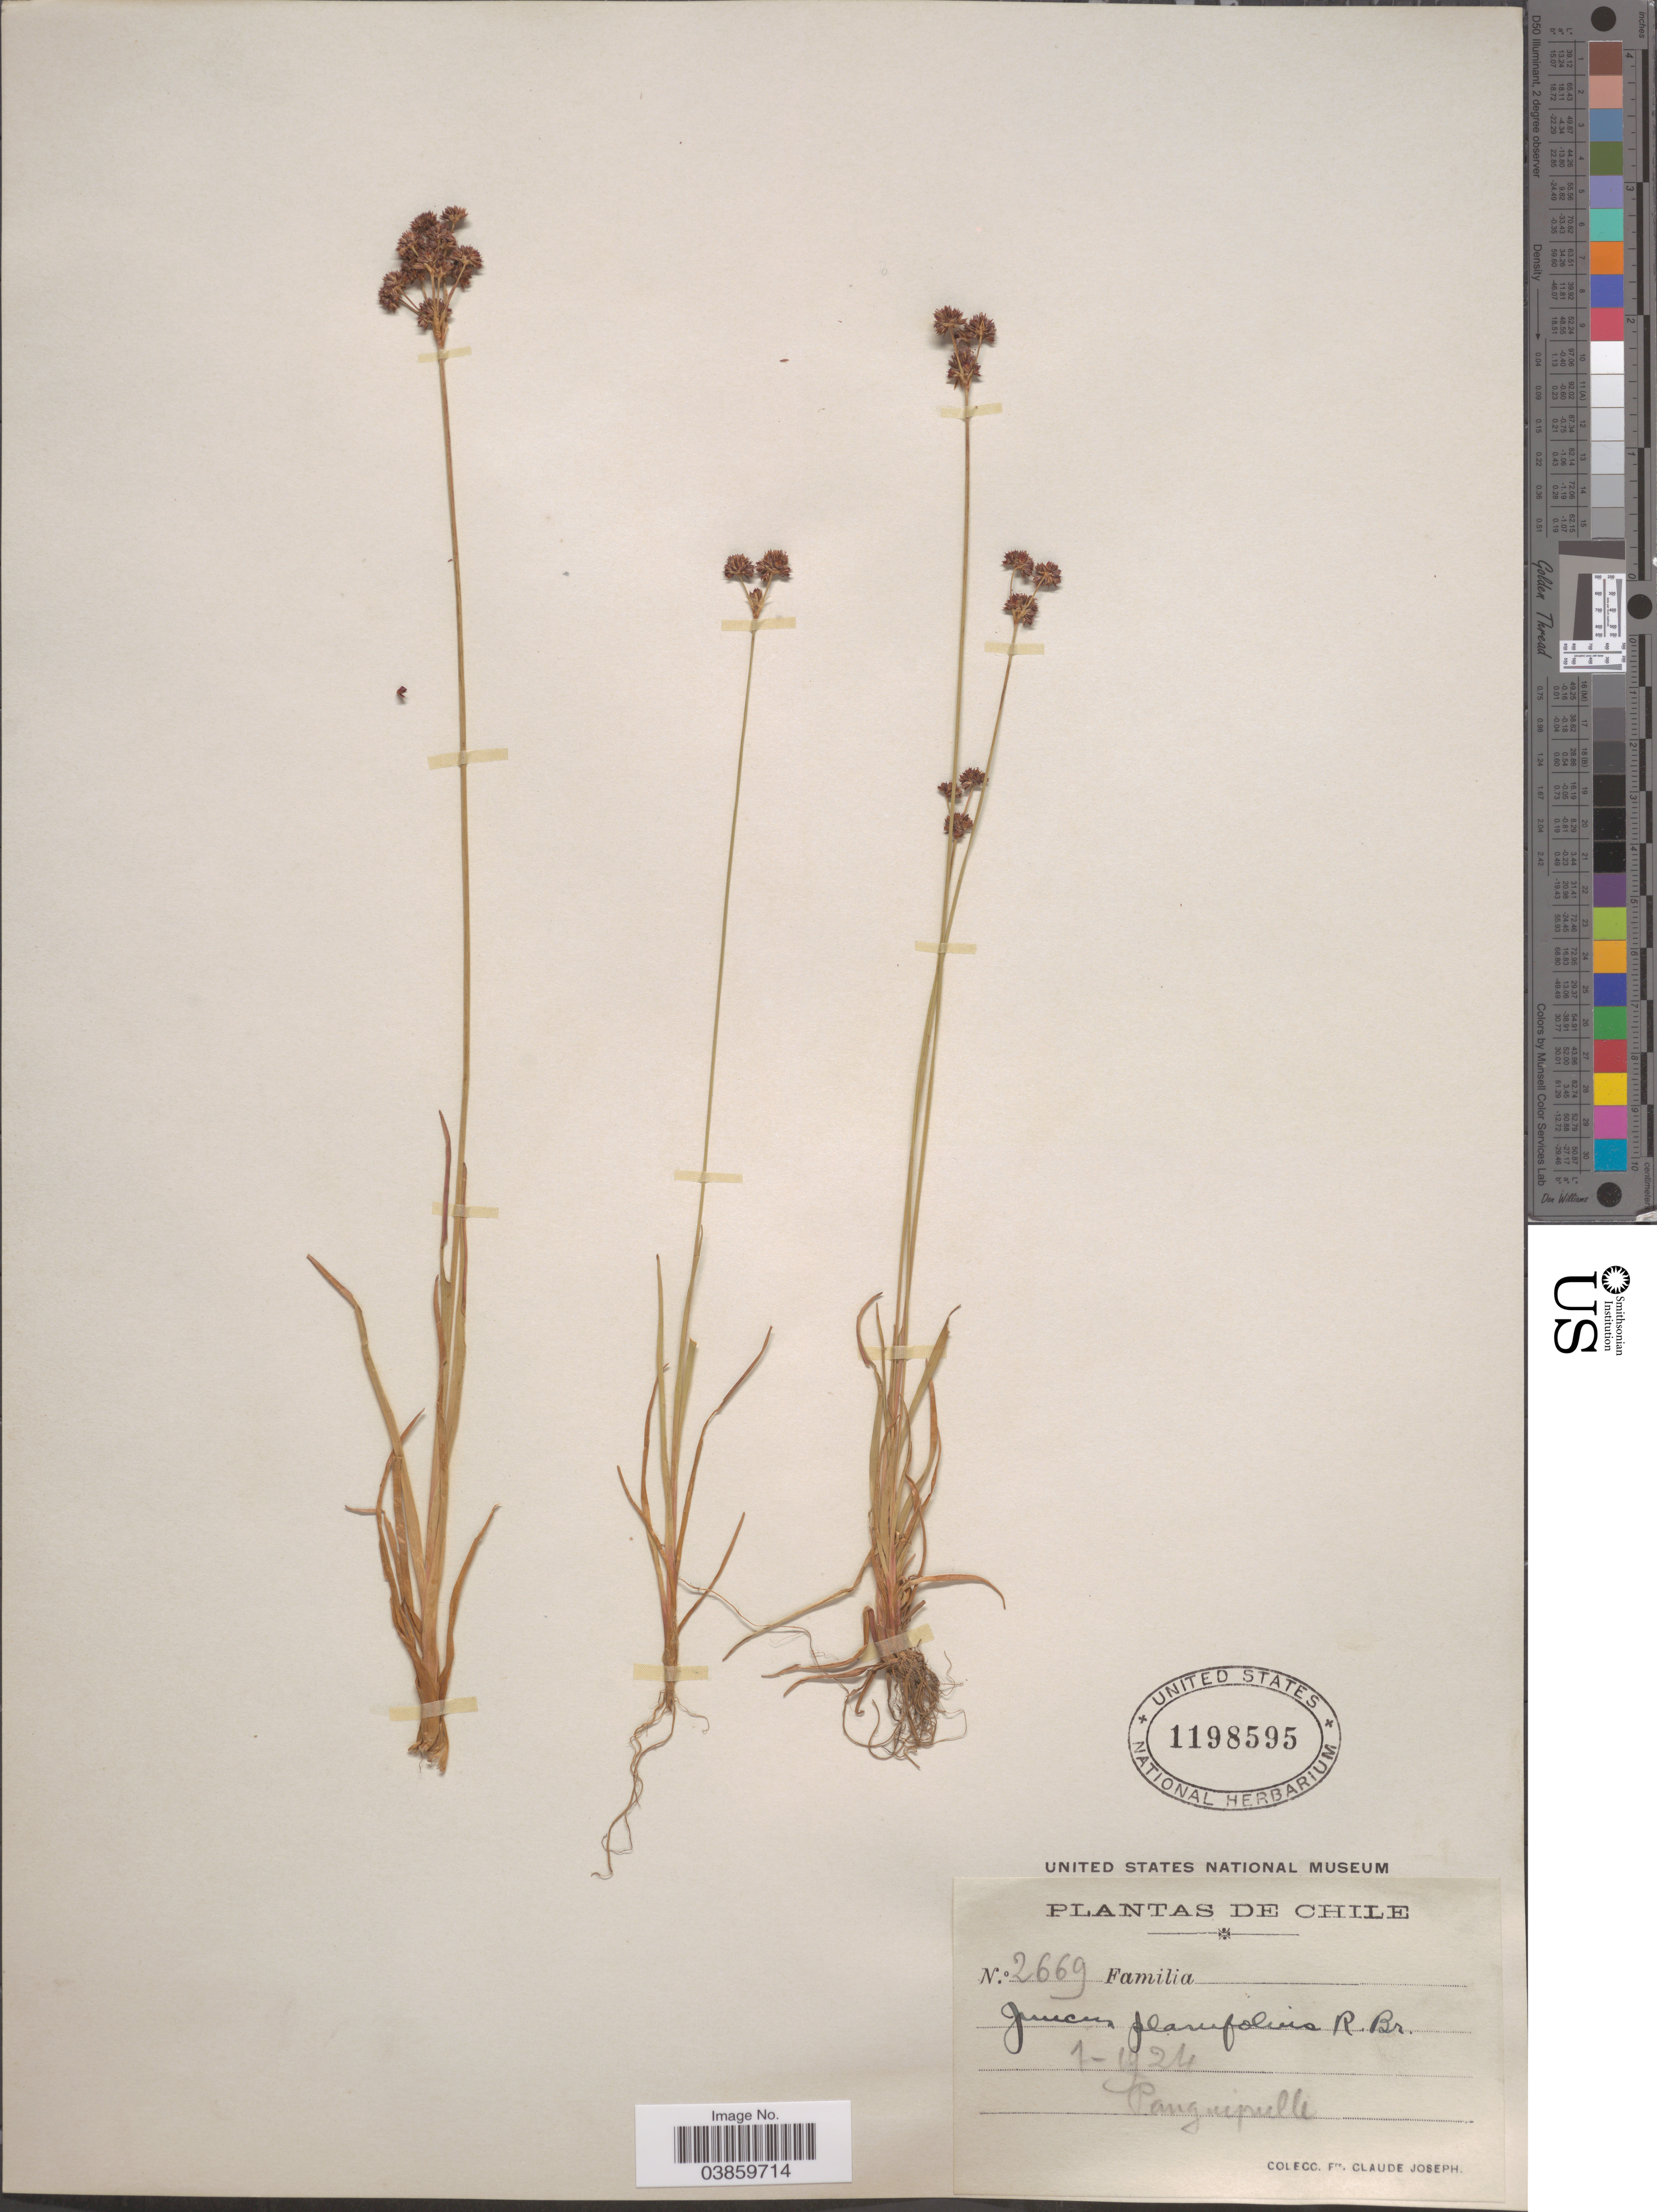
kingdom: Plantae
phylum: Tracheophyta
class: Liliopsida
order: Poales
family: Juncaceae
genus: Juncus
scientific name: Juncus planifolius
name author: R. Br.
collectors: Bro. Claude-Joseph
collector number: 2669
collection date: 1924-01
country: Chile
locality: Panguipulli.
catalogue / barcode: US 1198595